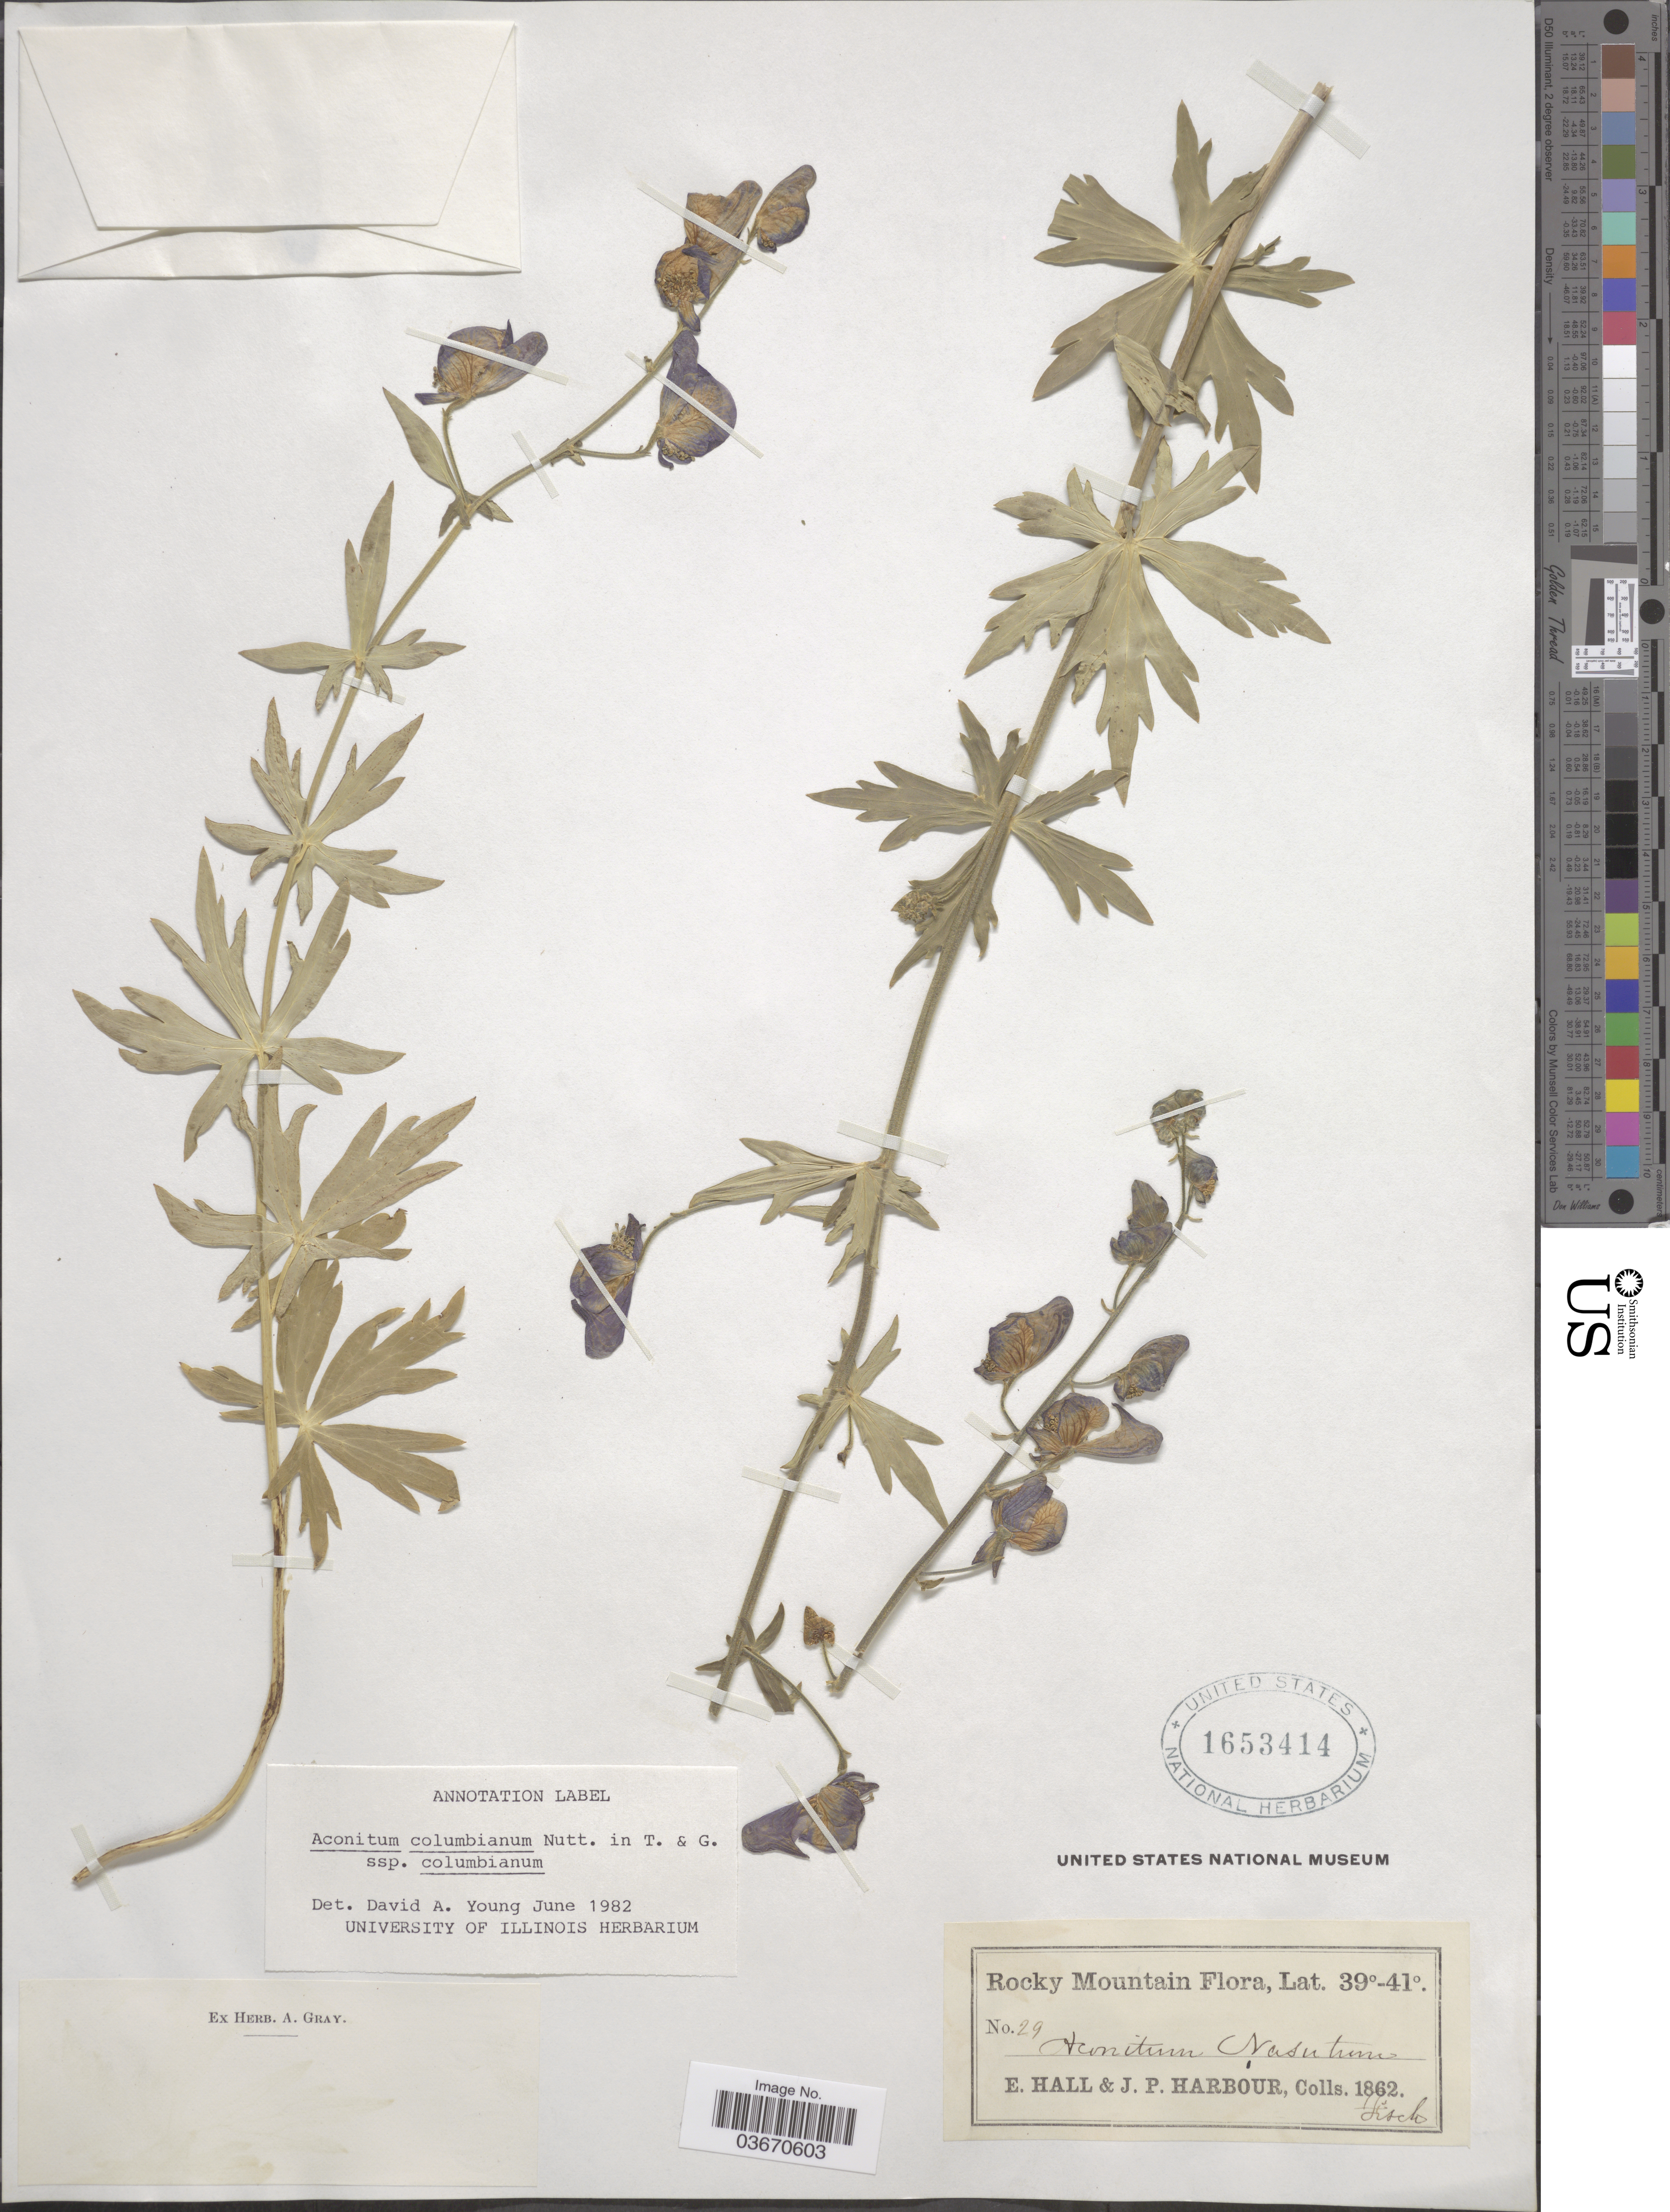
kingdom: Plantae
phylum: Tracheophyta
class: Magnoliopsida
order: Ranunculales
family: Ranunculaceae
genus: Aconitum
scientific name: Aconitum columbianum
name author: Nutt.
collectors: E. Hall & J. Harbour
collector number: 29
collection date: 1862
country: United States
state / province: Colorado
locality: Rocky Mountain.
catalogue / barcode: US 1653414